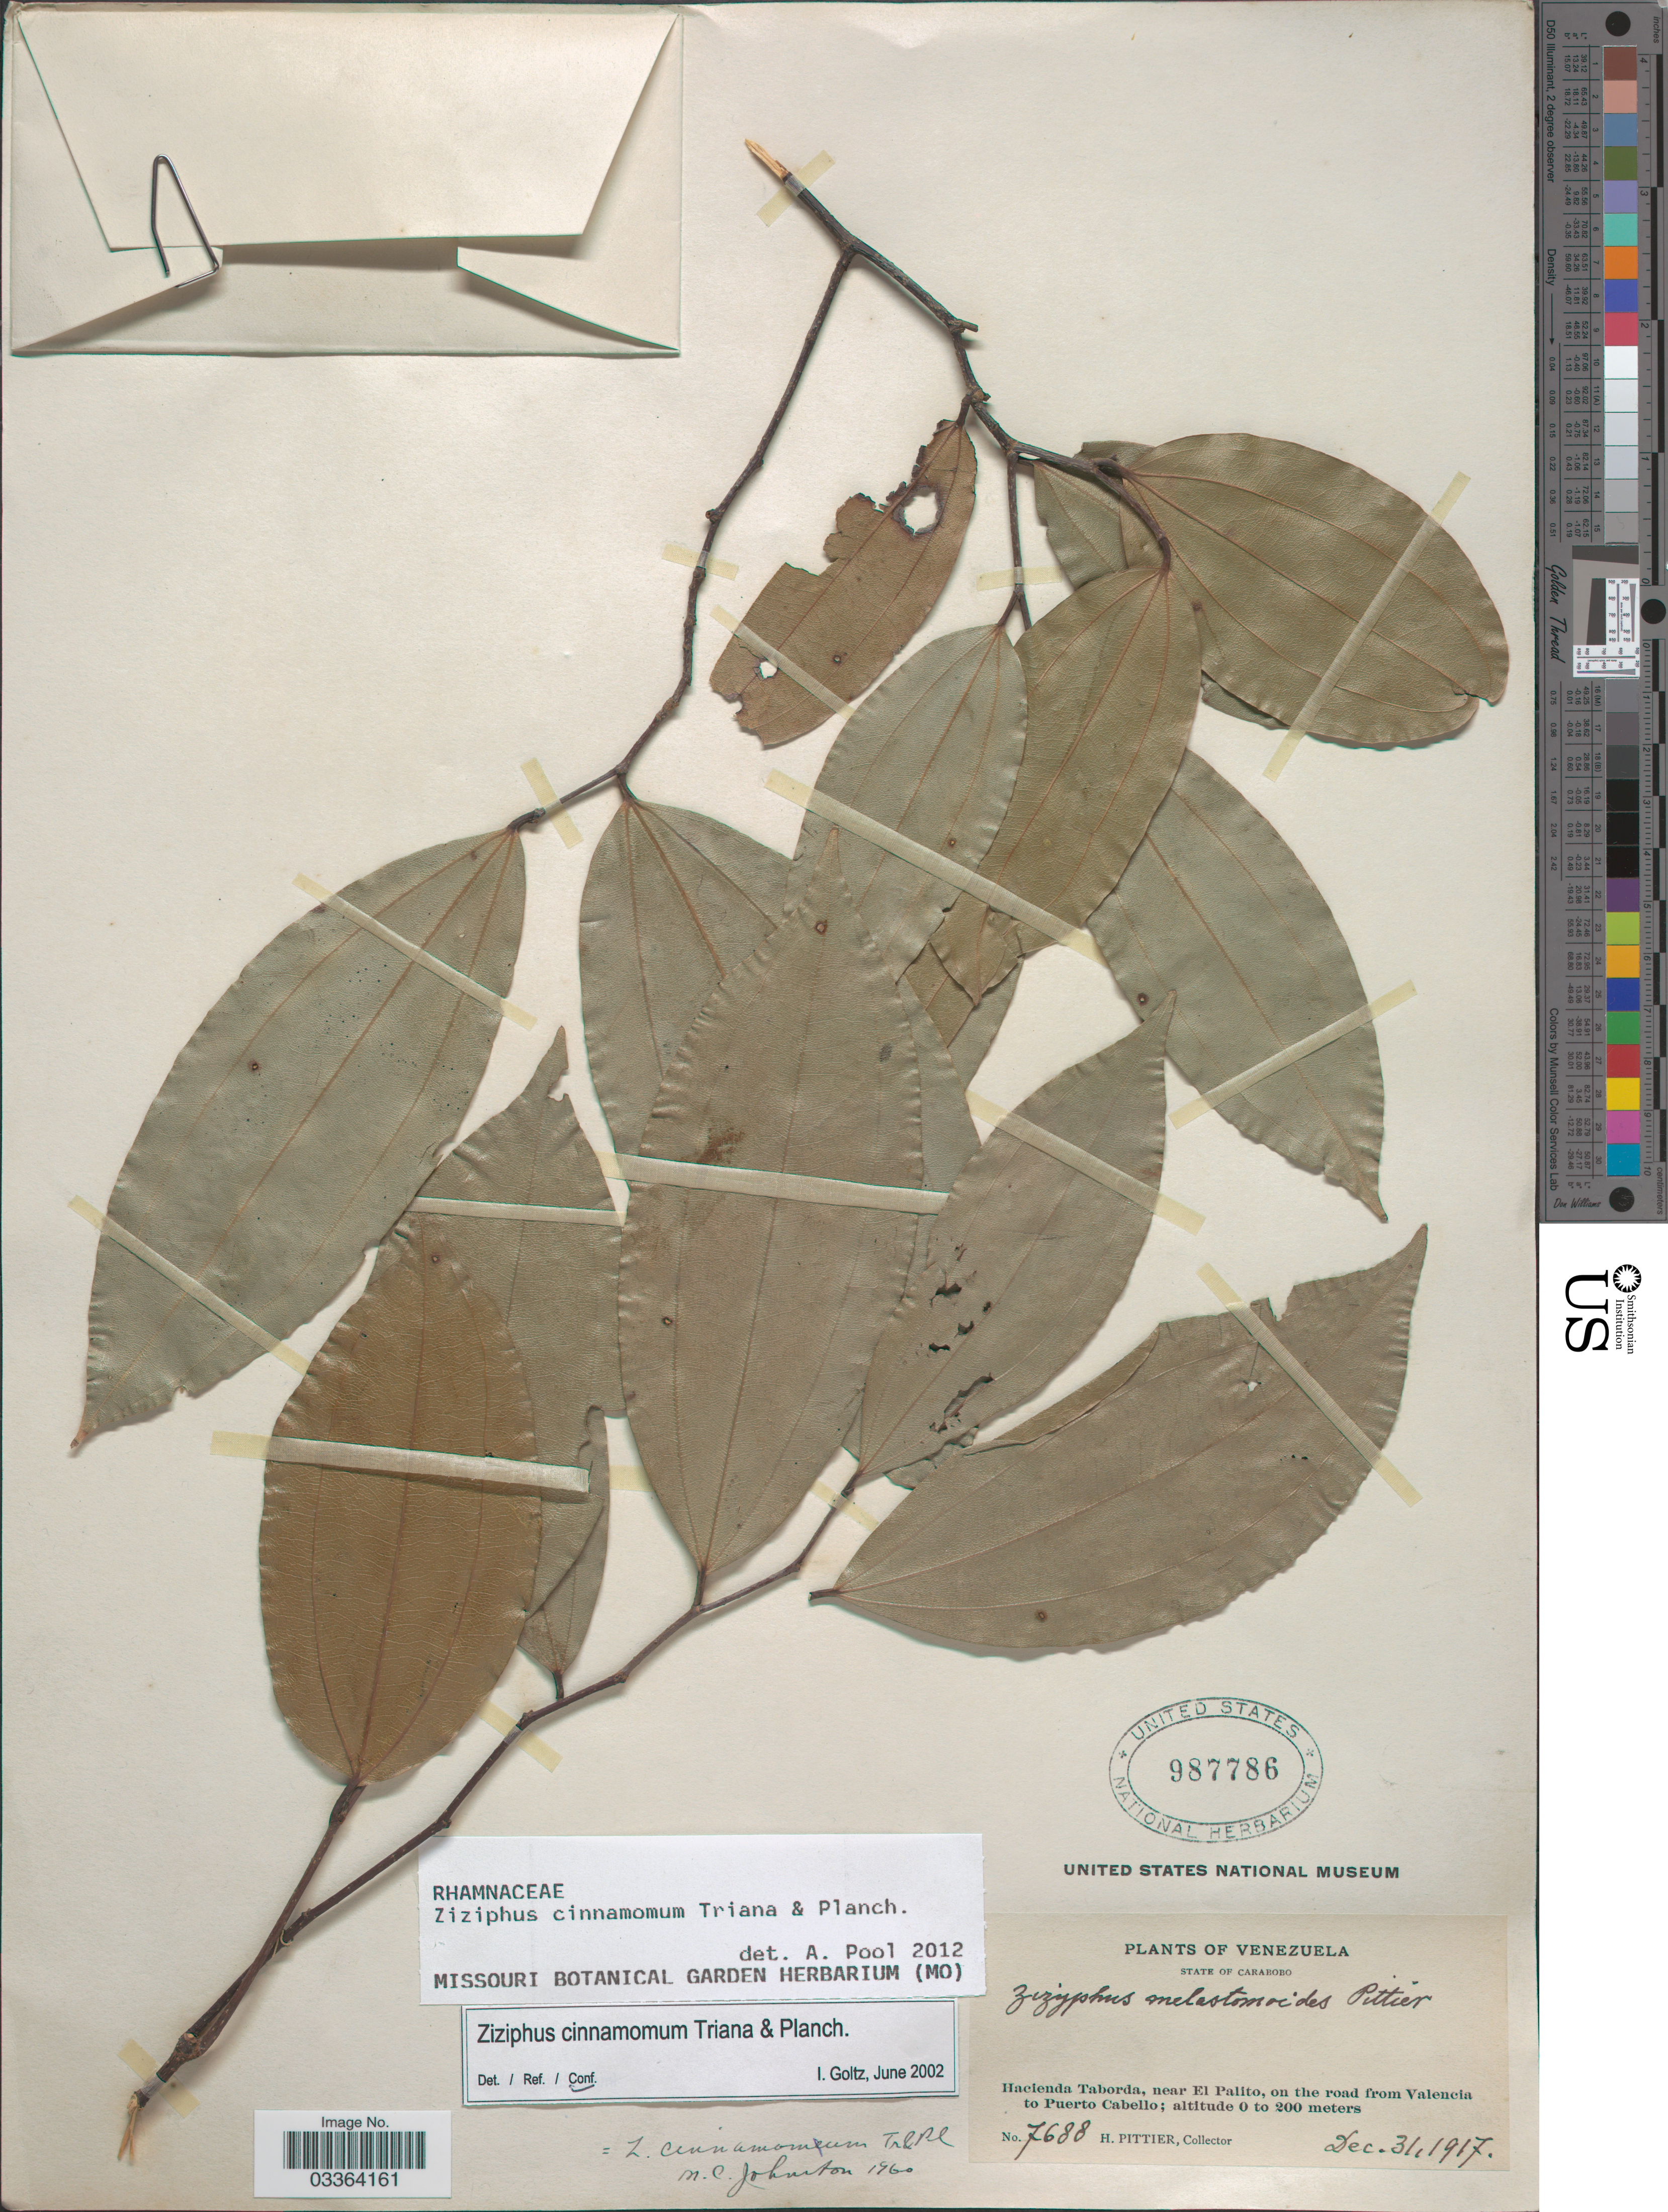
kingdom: Plantae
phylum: Tracheophyta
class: Magnoliopsida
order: Rosales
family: Rhamnaceae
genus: Sarcomphalus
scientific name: Sarcomphalus cinnamomum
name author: (Triana & Planch.) Hauenschild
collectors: H. F. Pittier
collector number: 7688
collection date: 1917-12-31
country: Venezuela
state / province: Carabobo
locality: Hacienda Taborda, near El Palito, on the road from Valencia to Puerto Cabello.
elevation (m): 0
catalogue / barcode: US 987786